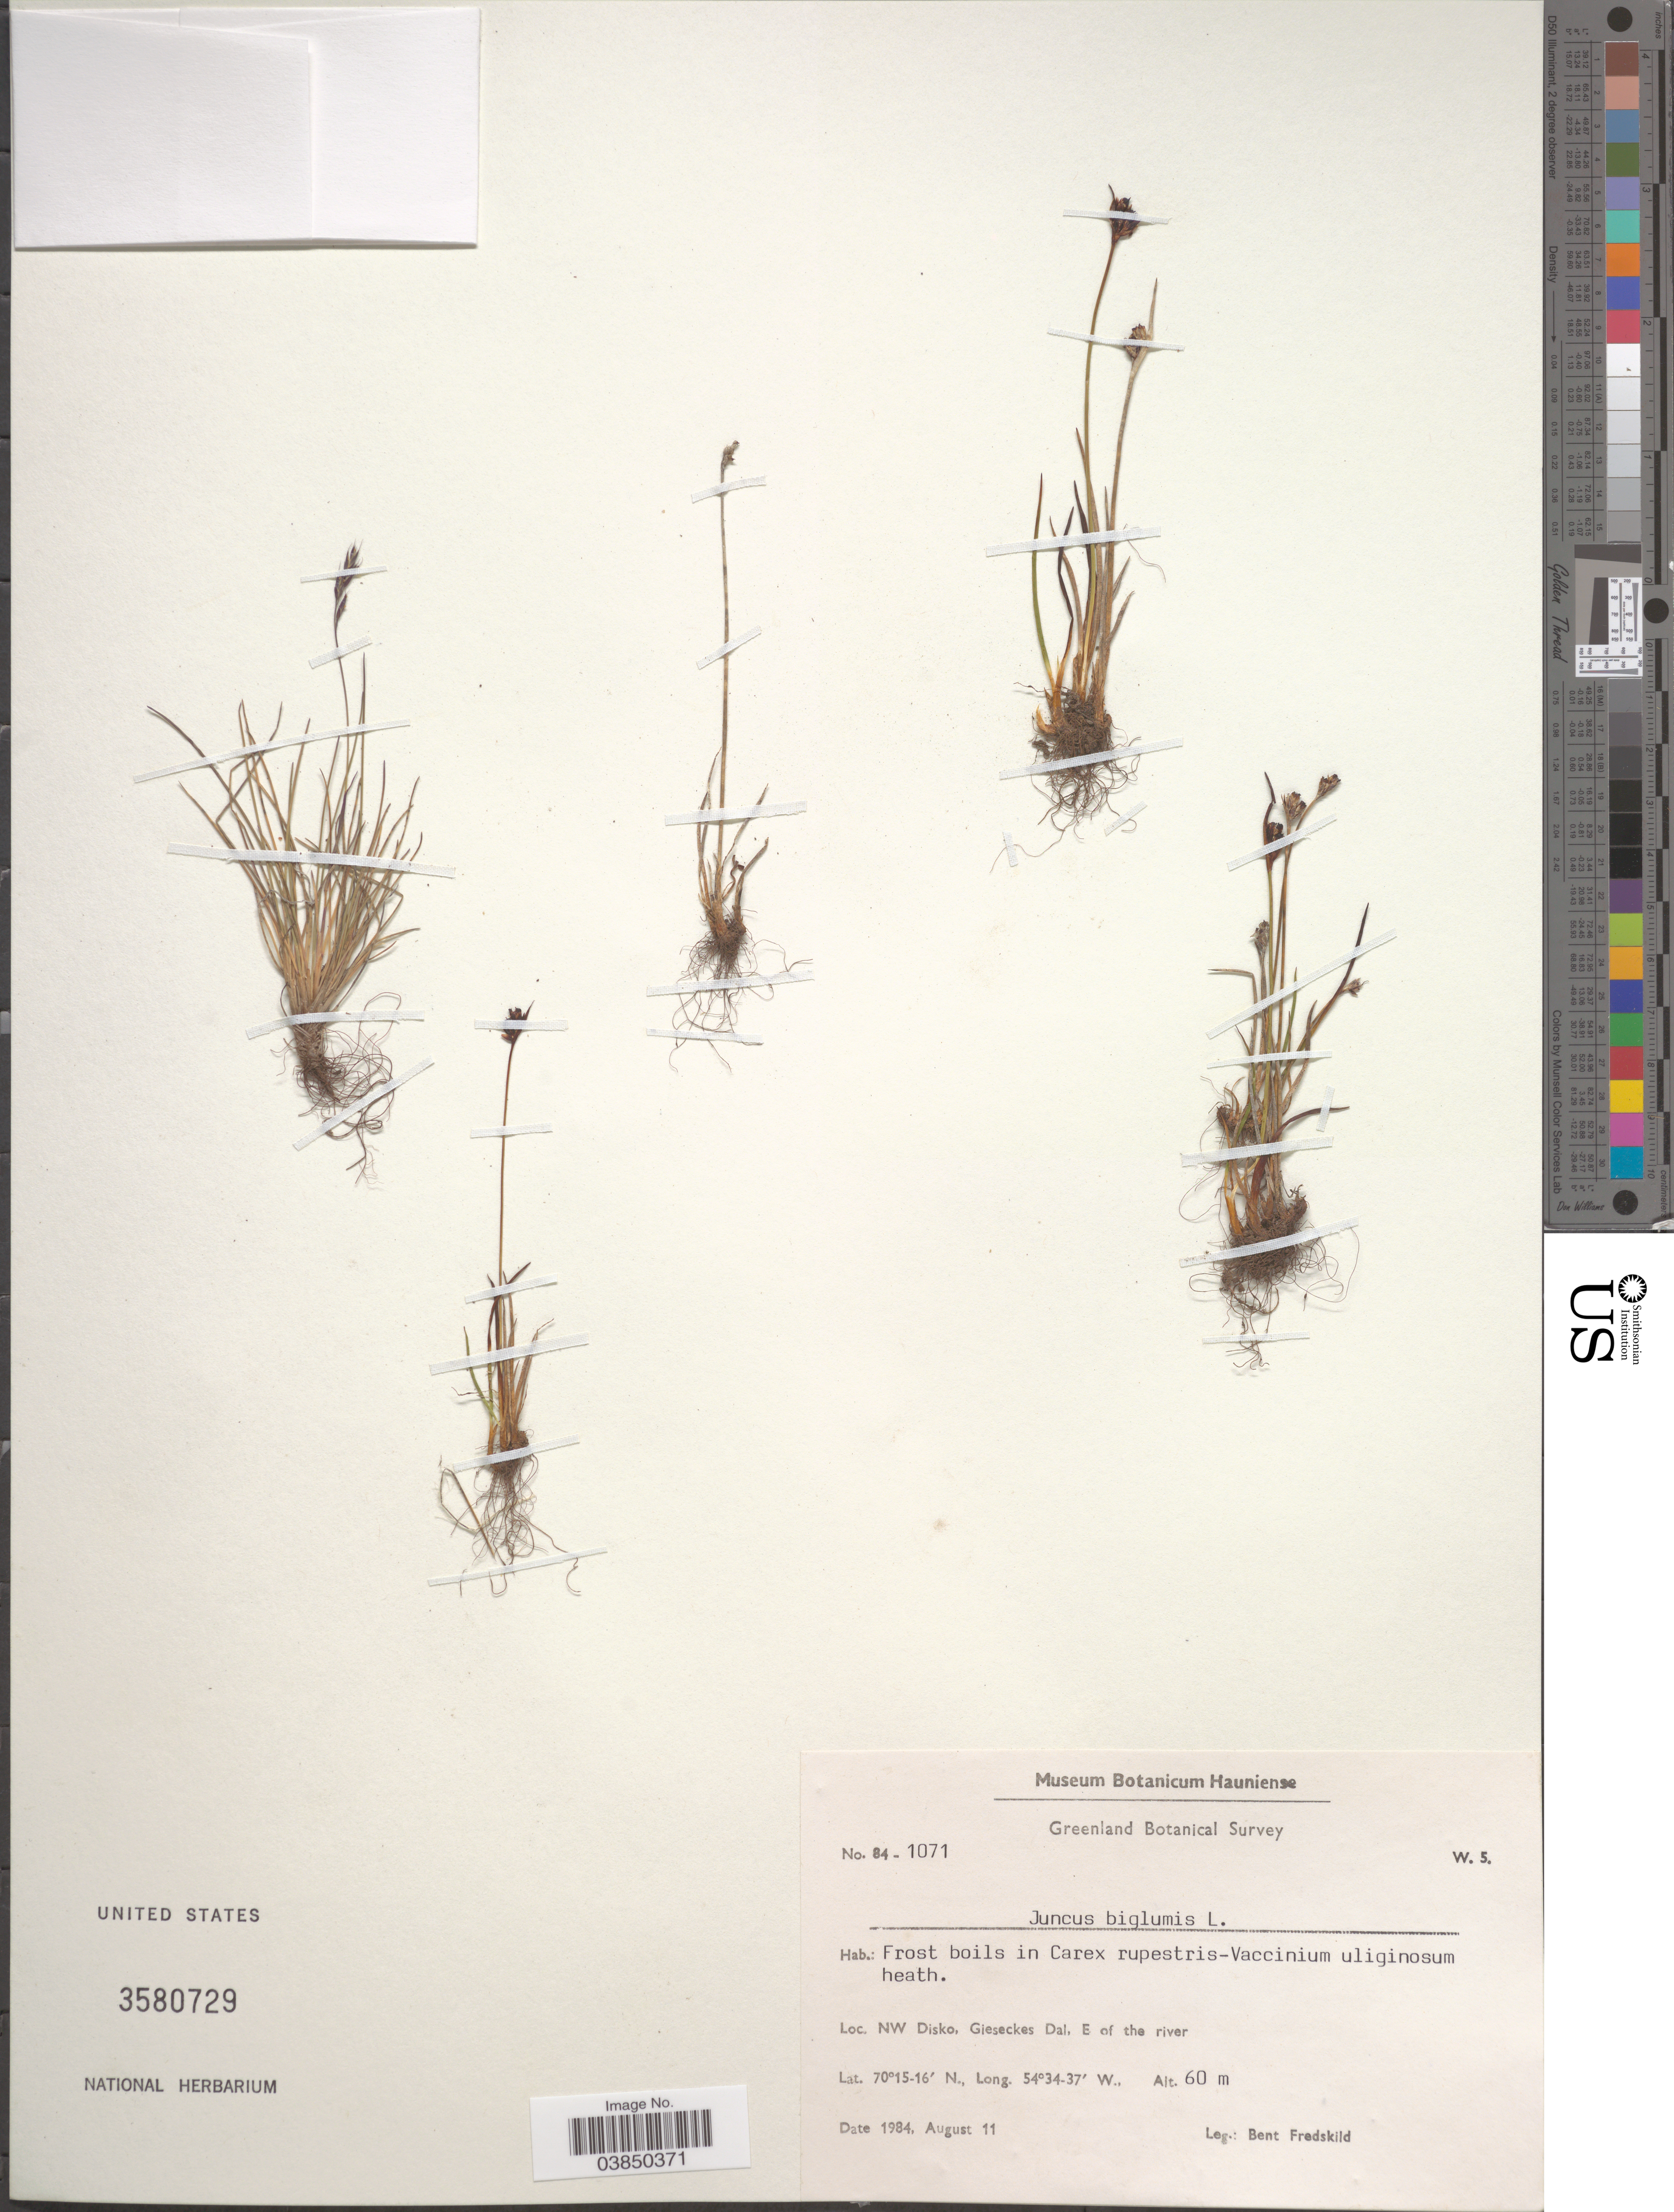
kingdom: Plantae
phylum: Tracheophyta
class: Liliopsida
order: Poales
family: Juncaceae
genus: Juncus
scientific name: Juncus biglumis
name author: L.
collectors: B. Fredskild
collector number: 84-1071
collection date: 1984-08-11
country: Greenland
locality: NW Disko, Gieseckes Dal, E of the river.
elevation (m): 60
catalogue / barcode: US 3580729